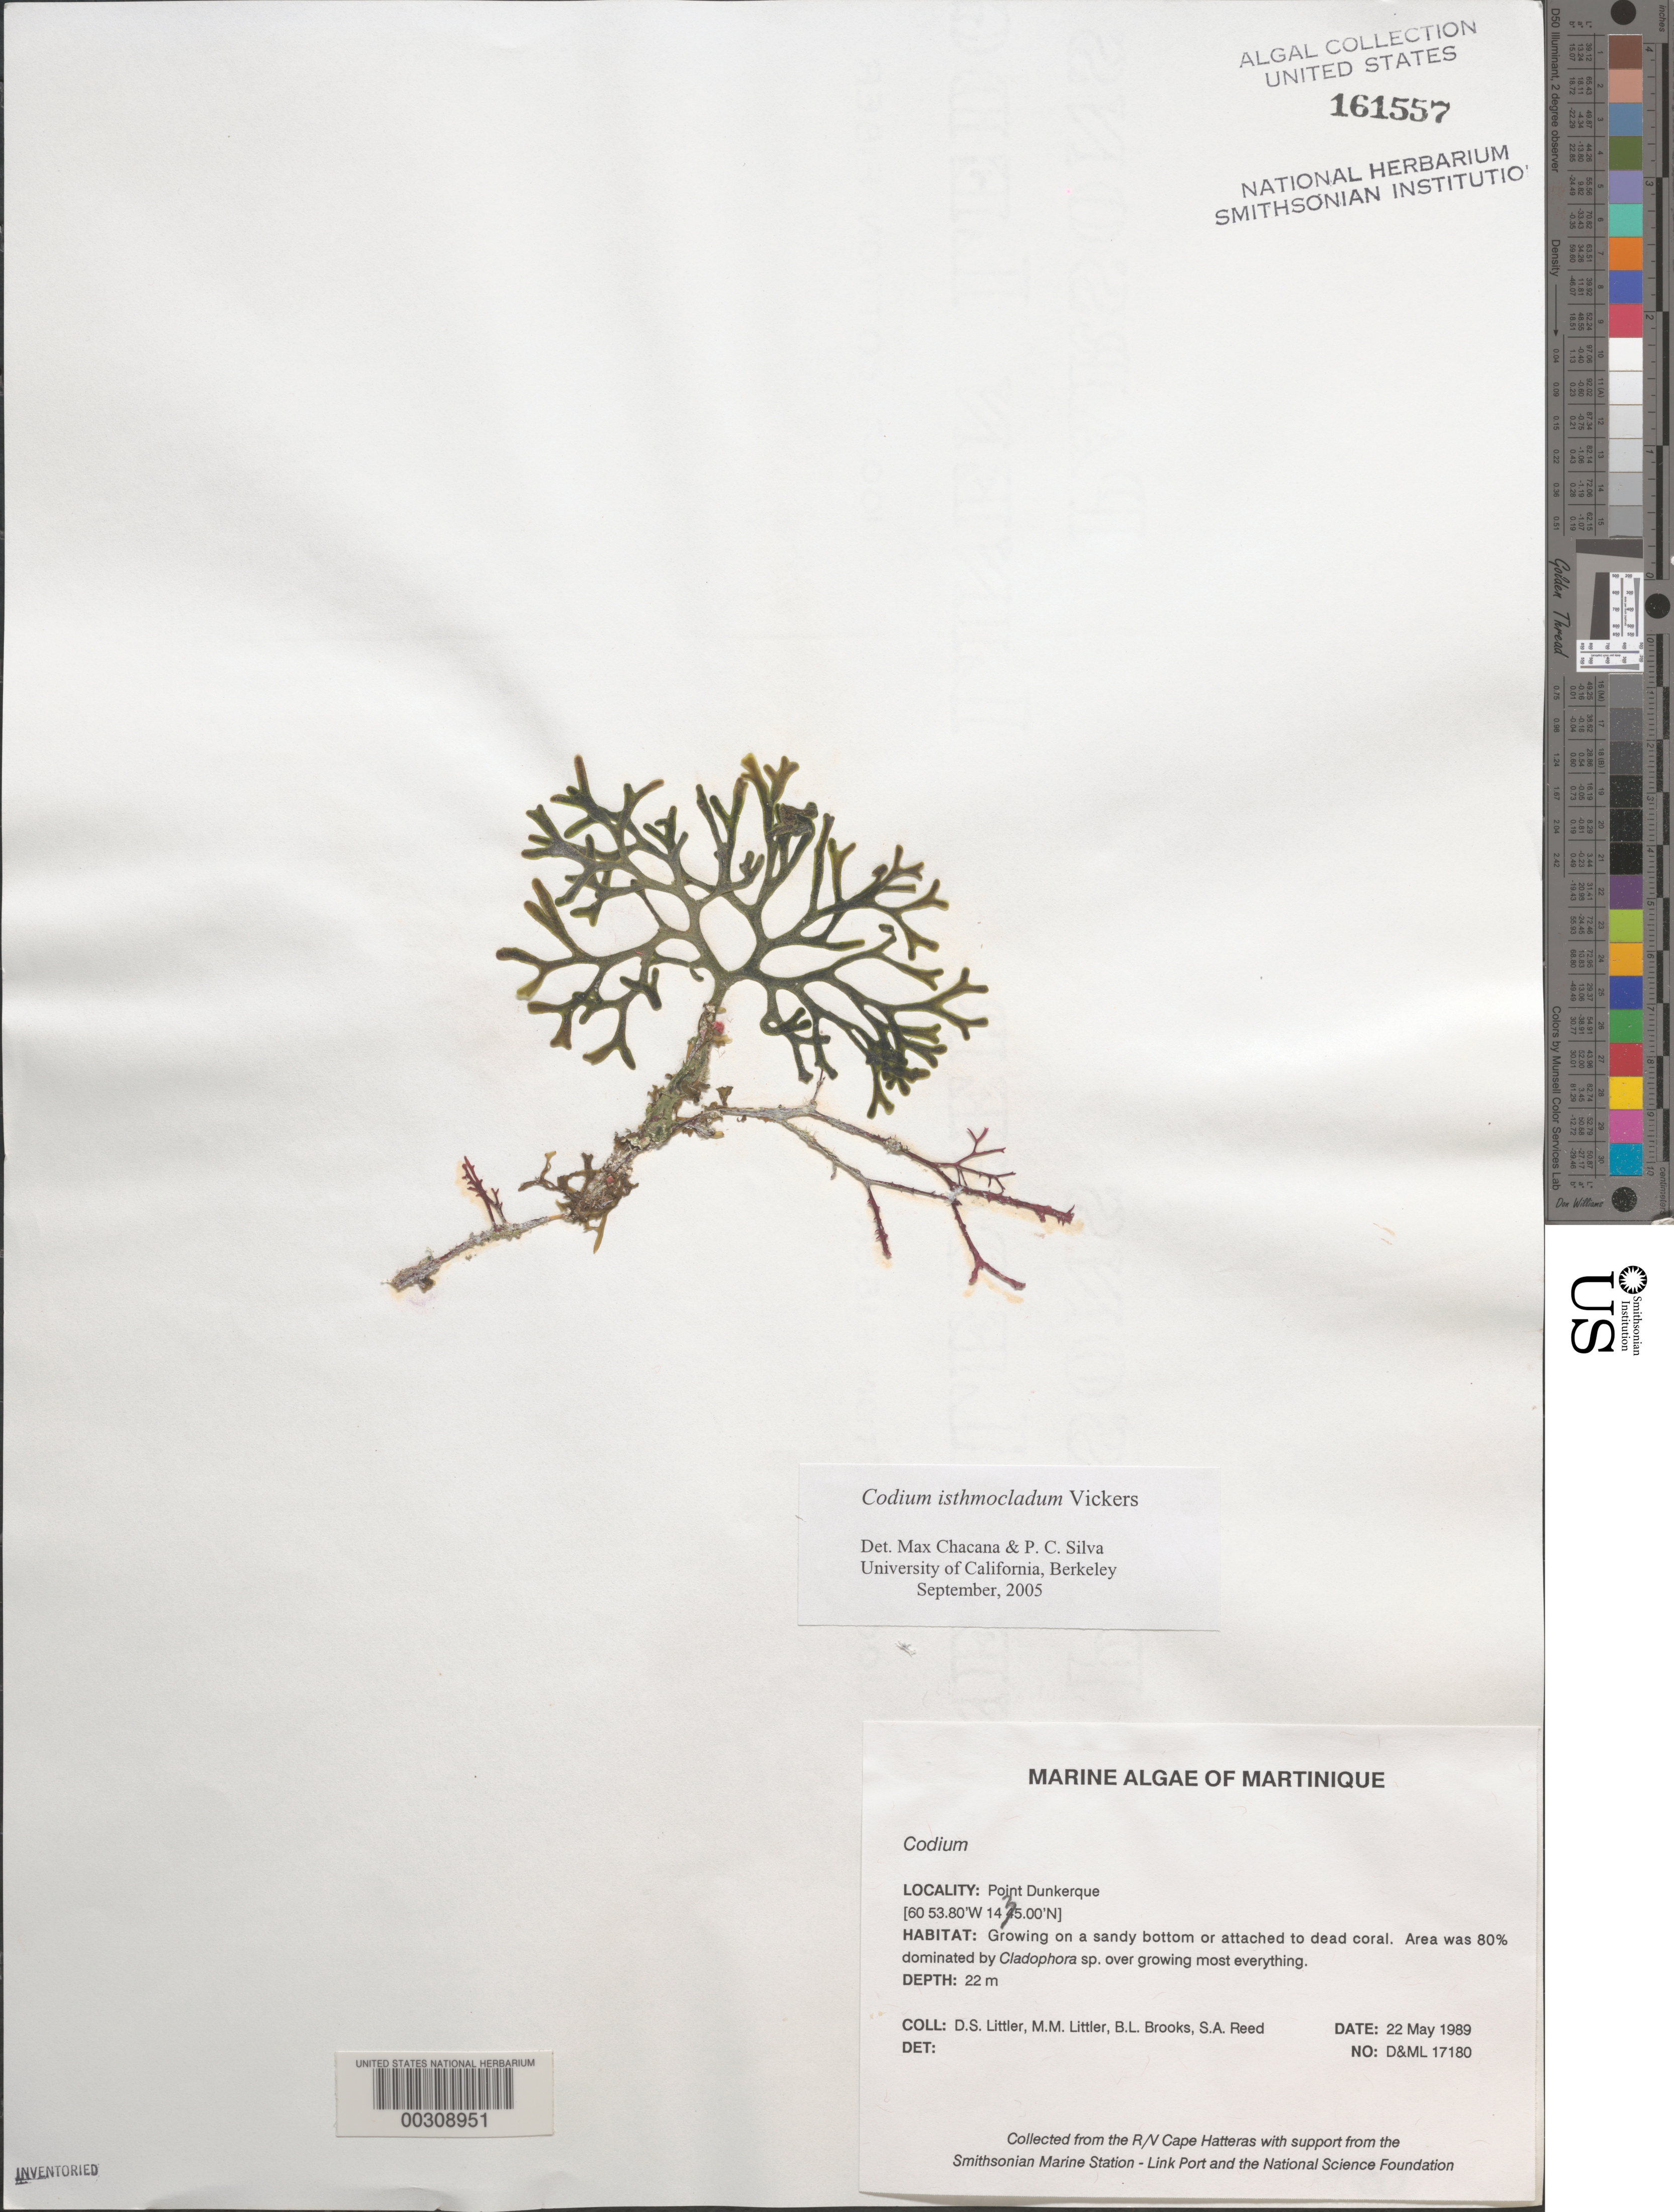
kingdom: Plantae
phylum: Chlorophyta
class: Ulvophyceae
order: Bryopsidales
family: Codiaceae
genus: Codium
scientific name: Codium isthmocladum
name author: Vickers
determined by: Chacana, M. E.; Silva, P. C.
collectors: D. S. Littler, M. M. Littler, B. Brooks & S. Reed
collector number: D&ML 17180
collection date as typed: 22 May 1989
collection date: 1989-05-22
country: Martinique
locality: Pointe Dunkerque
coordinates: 14 25.00'N, 60 53.80'W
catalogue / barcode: US 161557